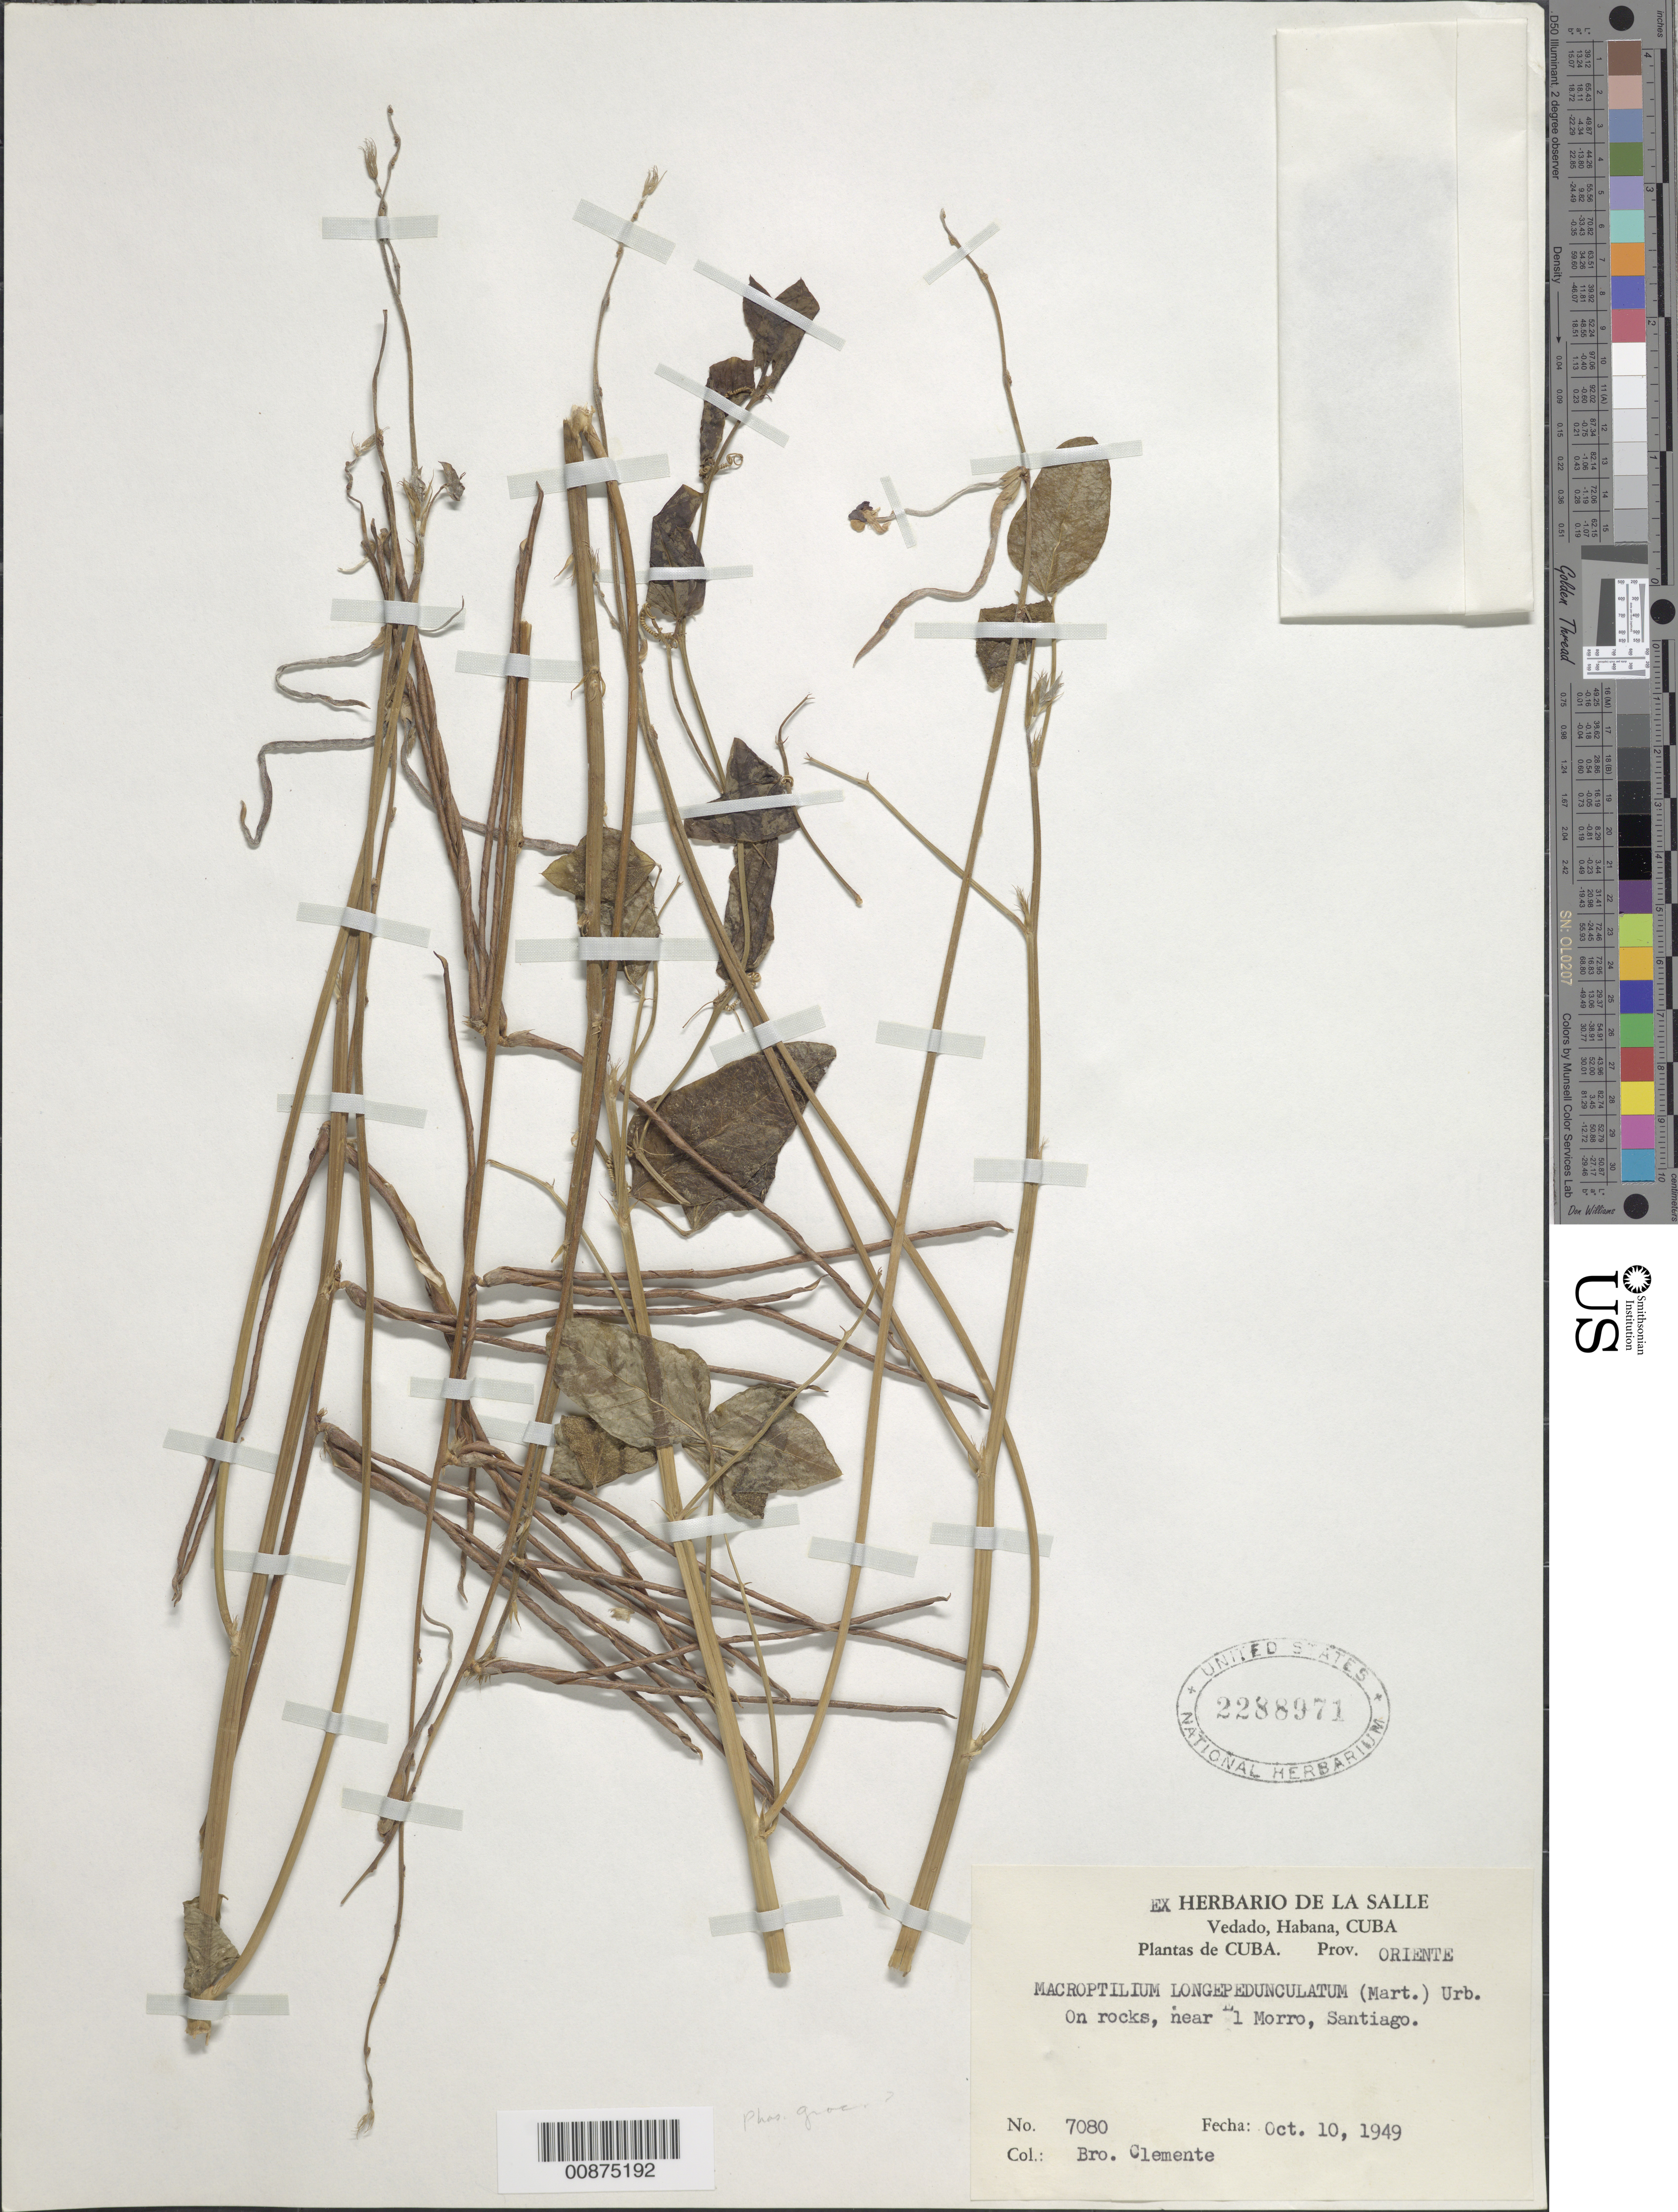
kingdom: Plantae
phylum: Tracheophyta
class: Magnoliopsida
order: Fabales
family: Fabaceae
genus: Macroptilium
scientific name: Macroptilium lathyroides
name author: (L.) Urb.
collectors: Bro. Clemente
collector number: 7080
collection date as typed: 10 Oct 1949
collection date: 1949-10-10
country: Cuba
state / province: Santiago de Cuba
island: Cuba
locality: Near El Morro, Santiago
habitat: On rocks.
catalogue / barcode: US 2288971